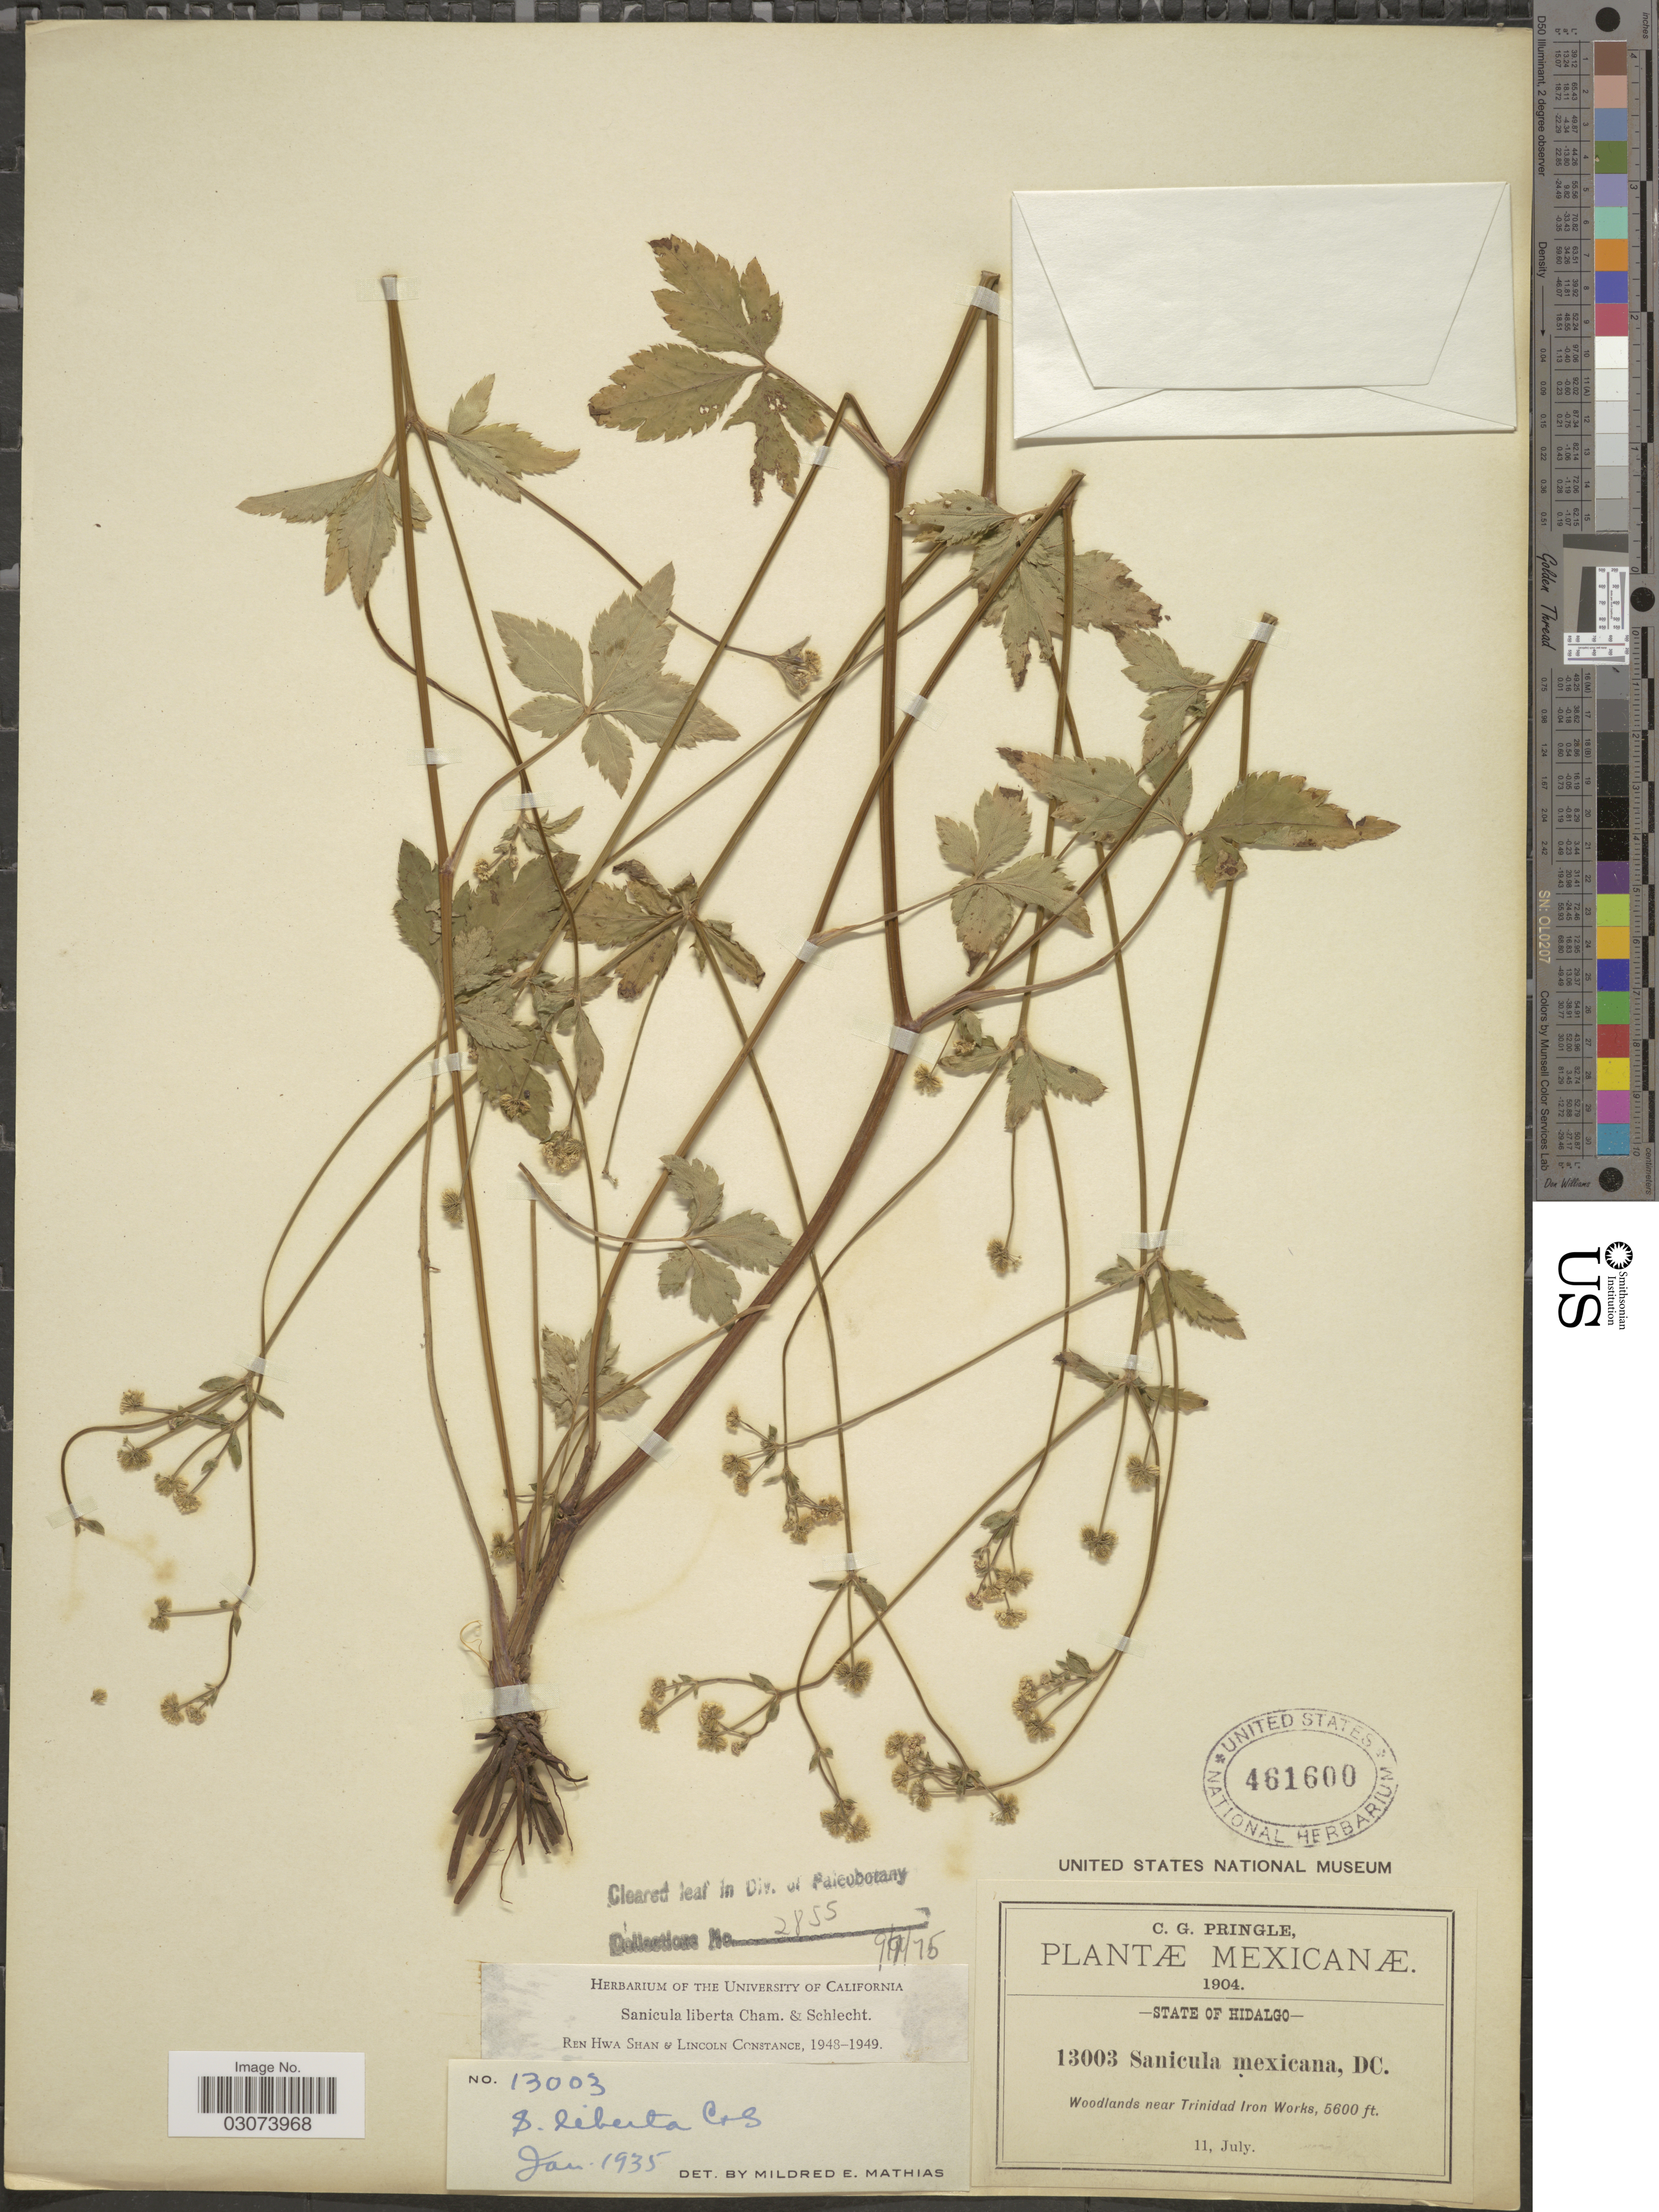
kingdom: Plantae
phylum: Tracheophyta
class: Magnoliopsida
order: Apiales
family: Apiaceae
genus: Sanicula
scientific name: Sanicula liberta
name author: Cham. & Schltdl.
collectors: C. G. Pringle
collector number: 13003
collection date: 1904-07-11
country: Mexico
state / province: Hidalgo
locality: Woodlands near Trinidad Iron Works.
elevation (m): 1707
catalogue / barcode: US 461600